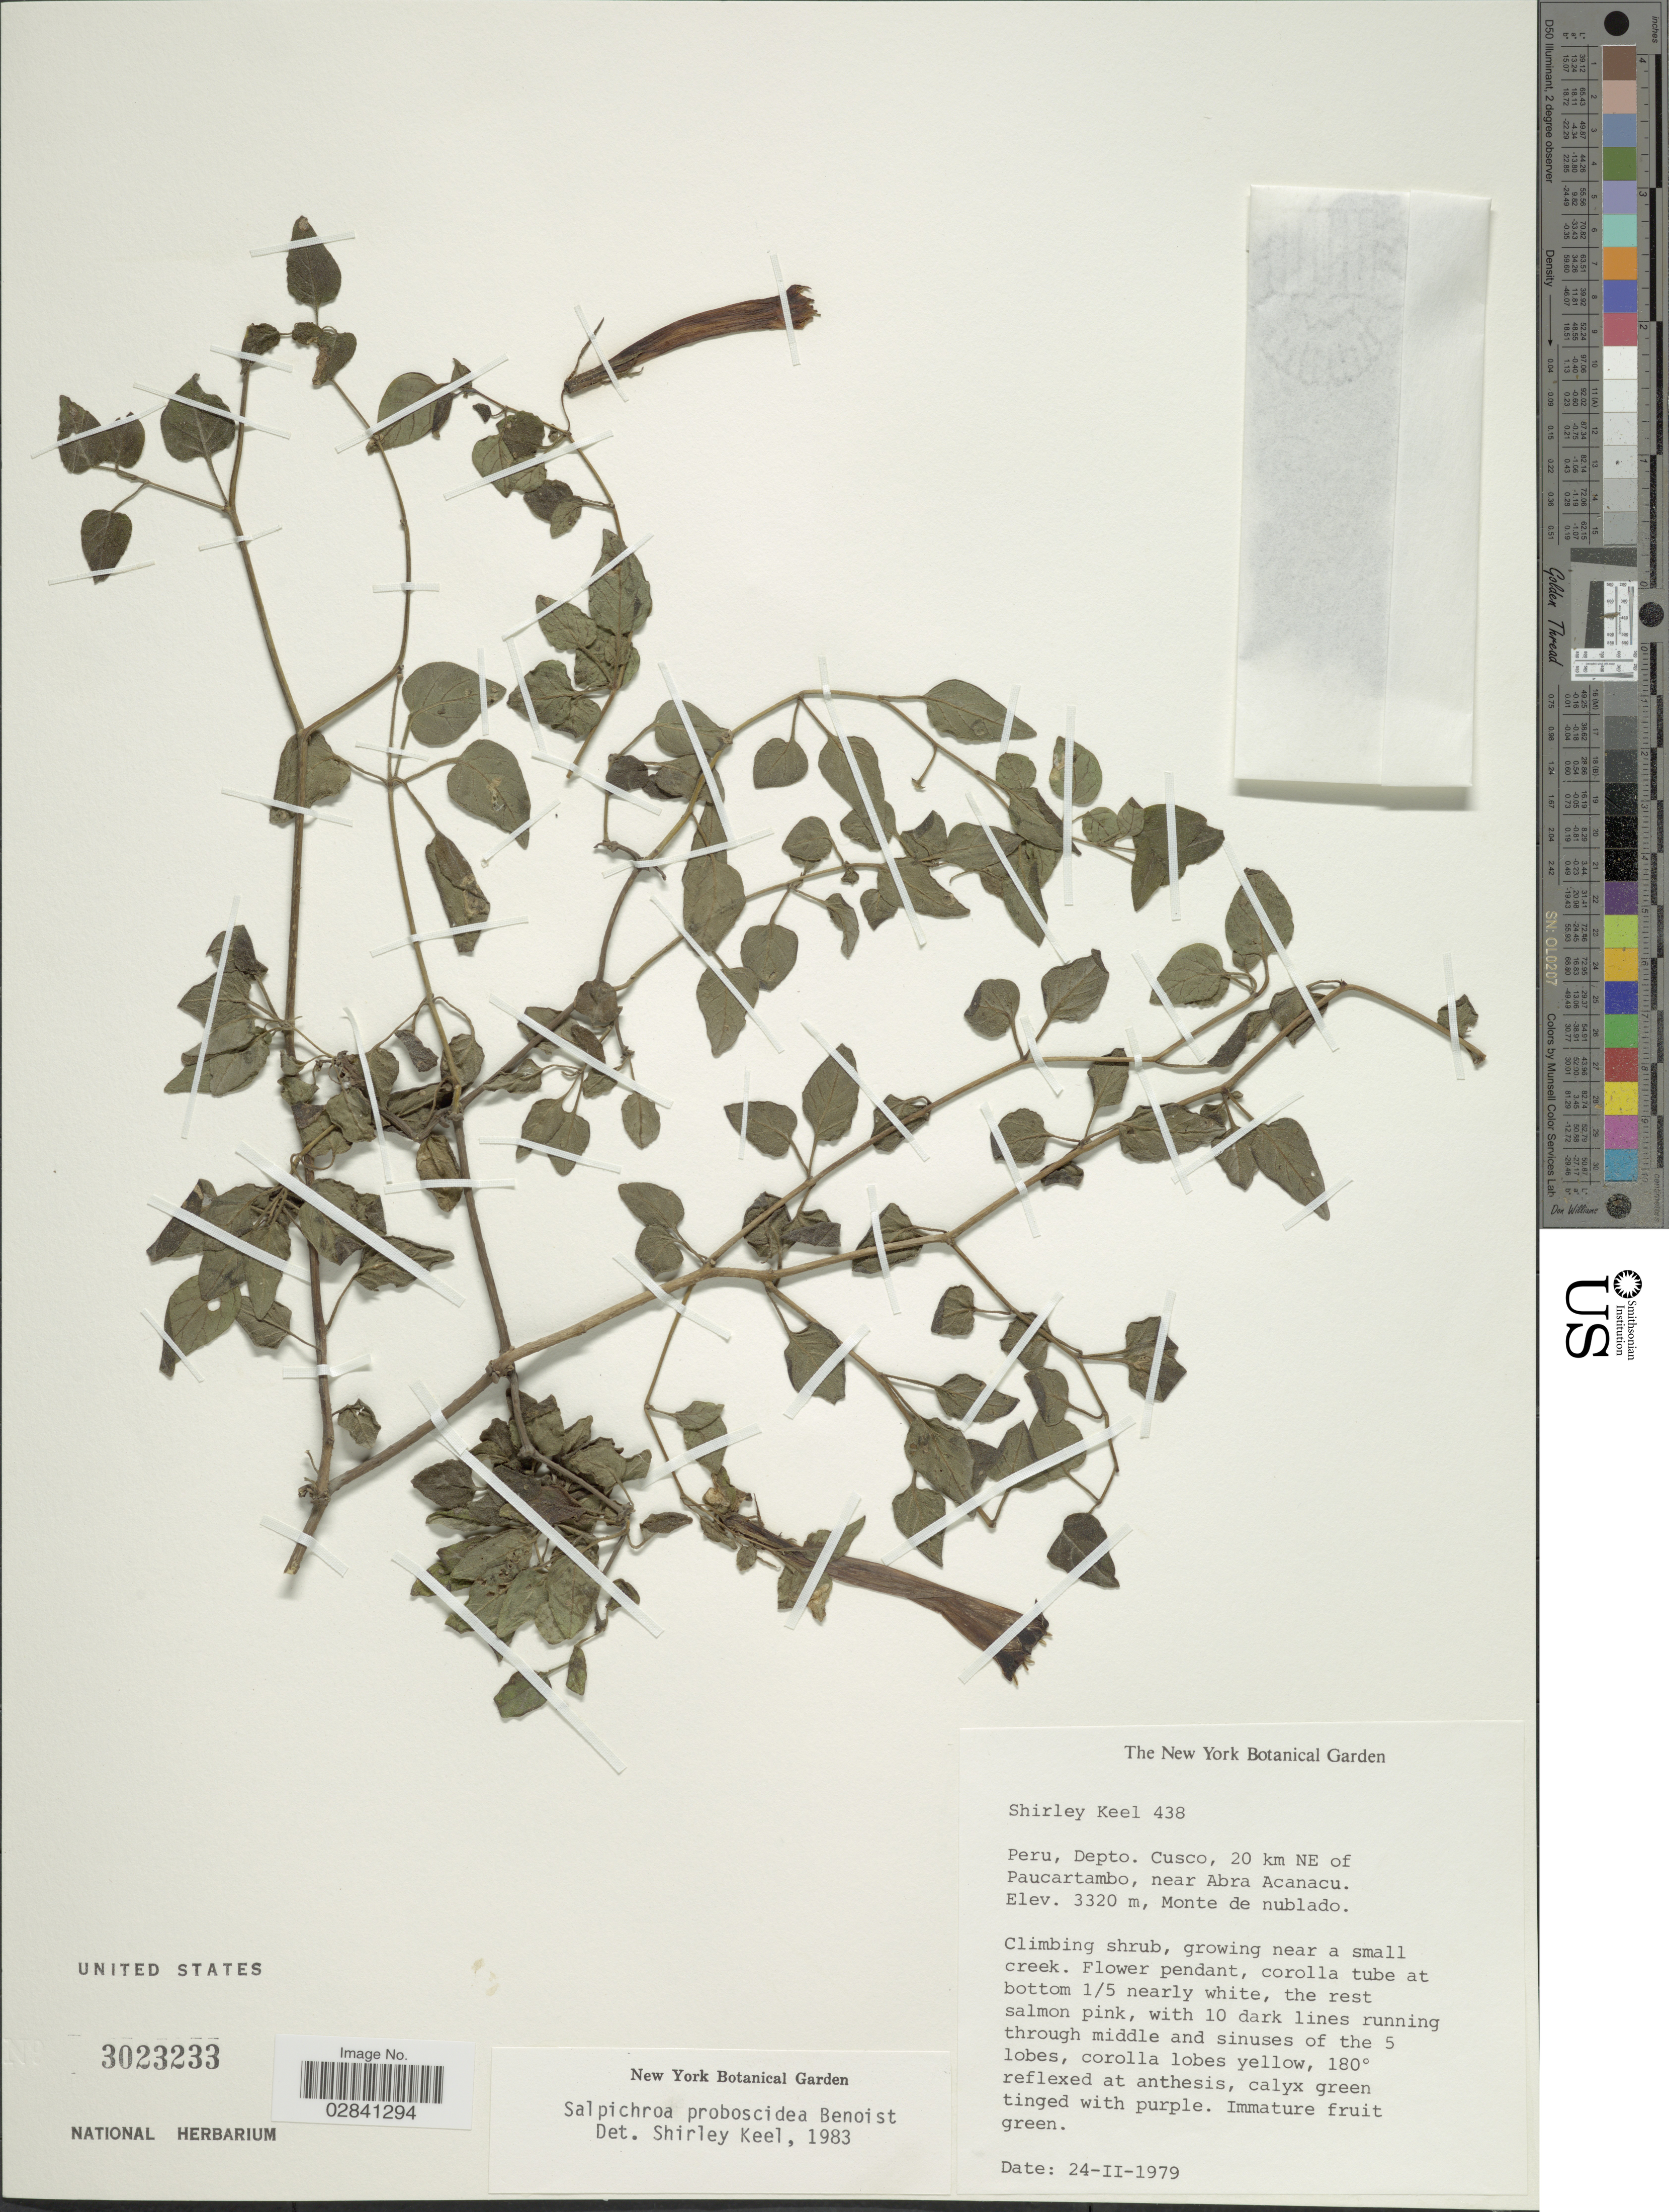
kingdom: Plantae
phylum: Tracheophyta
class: Magnoliopsida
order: Solanales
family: Solanaceae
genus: Salpichroa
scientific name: Salpichroa proboscidea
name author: Benoist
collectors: S. Keel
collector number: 438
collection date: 1979-02-24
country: Peru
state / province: Cusco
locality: Depto. Cusco, 20 km NE of Paucartambo, near Abra Acanacu. Monte de nublado.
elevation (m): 3320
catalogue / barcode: US 3023233